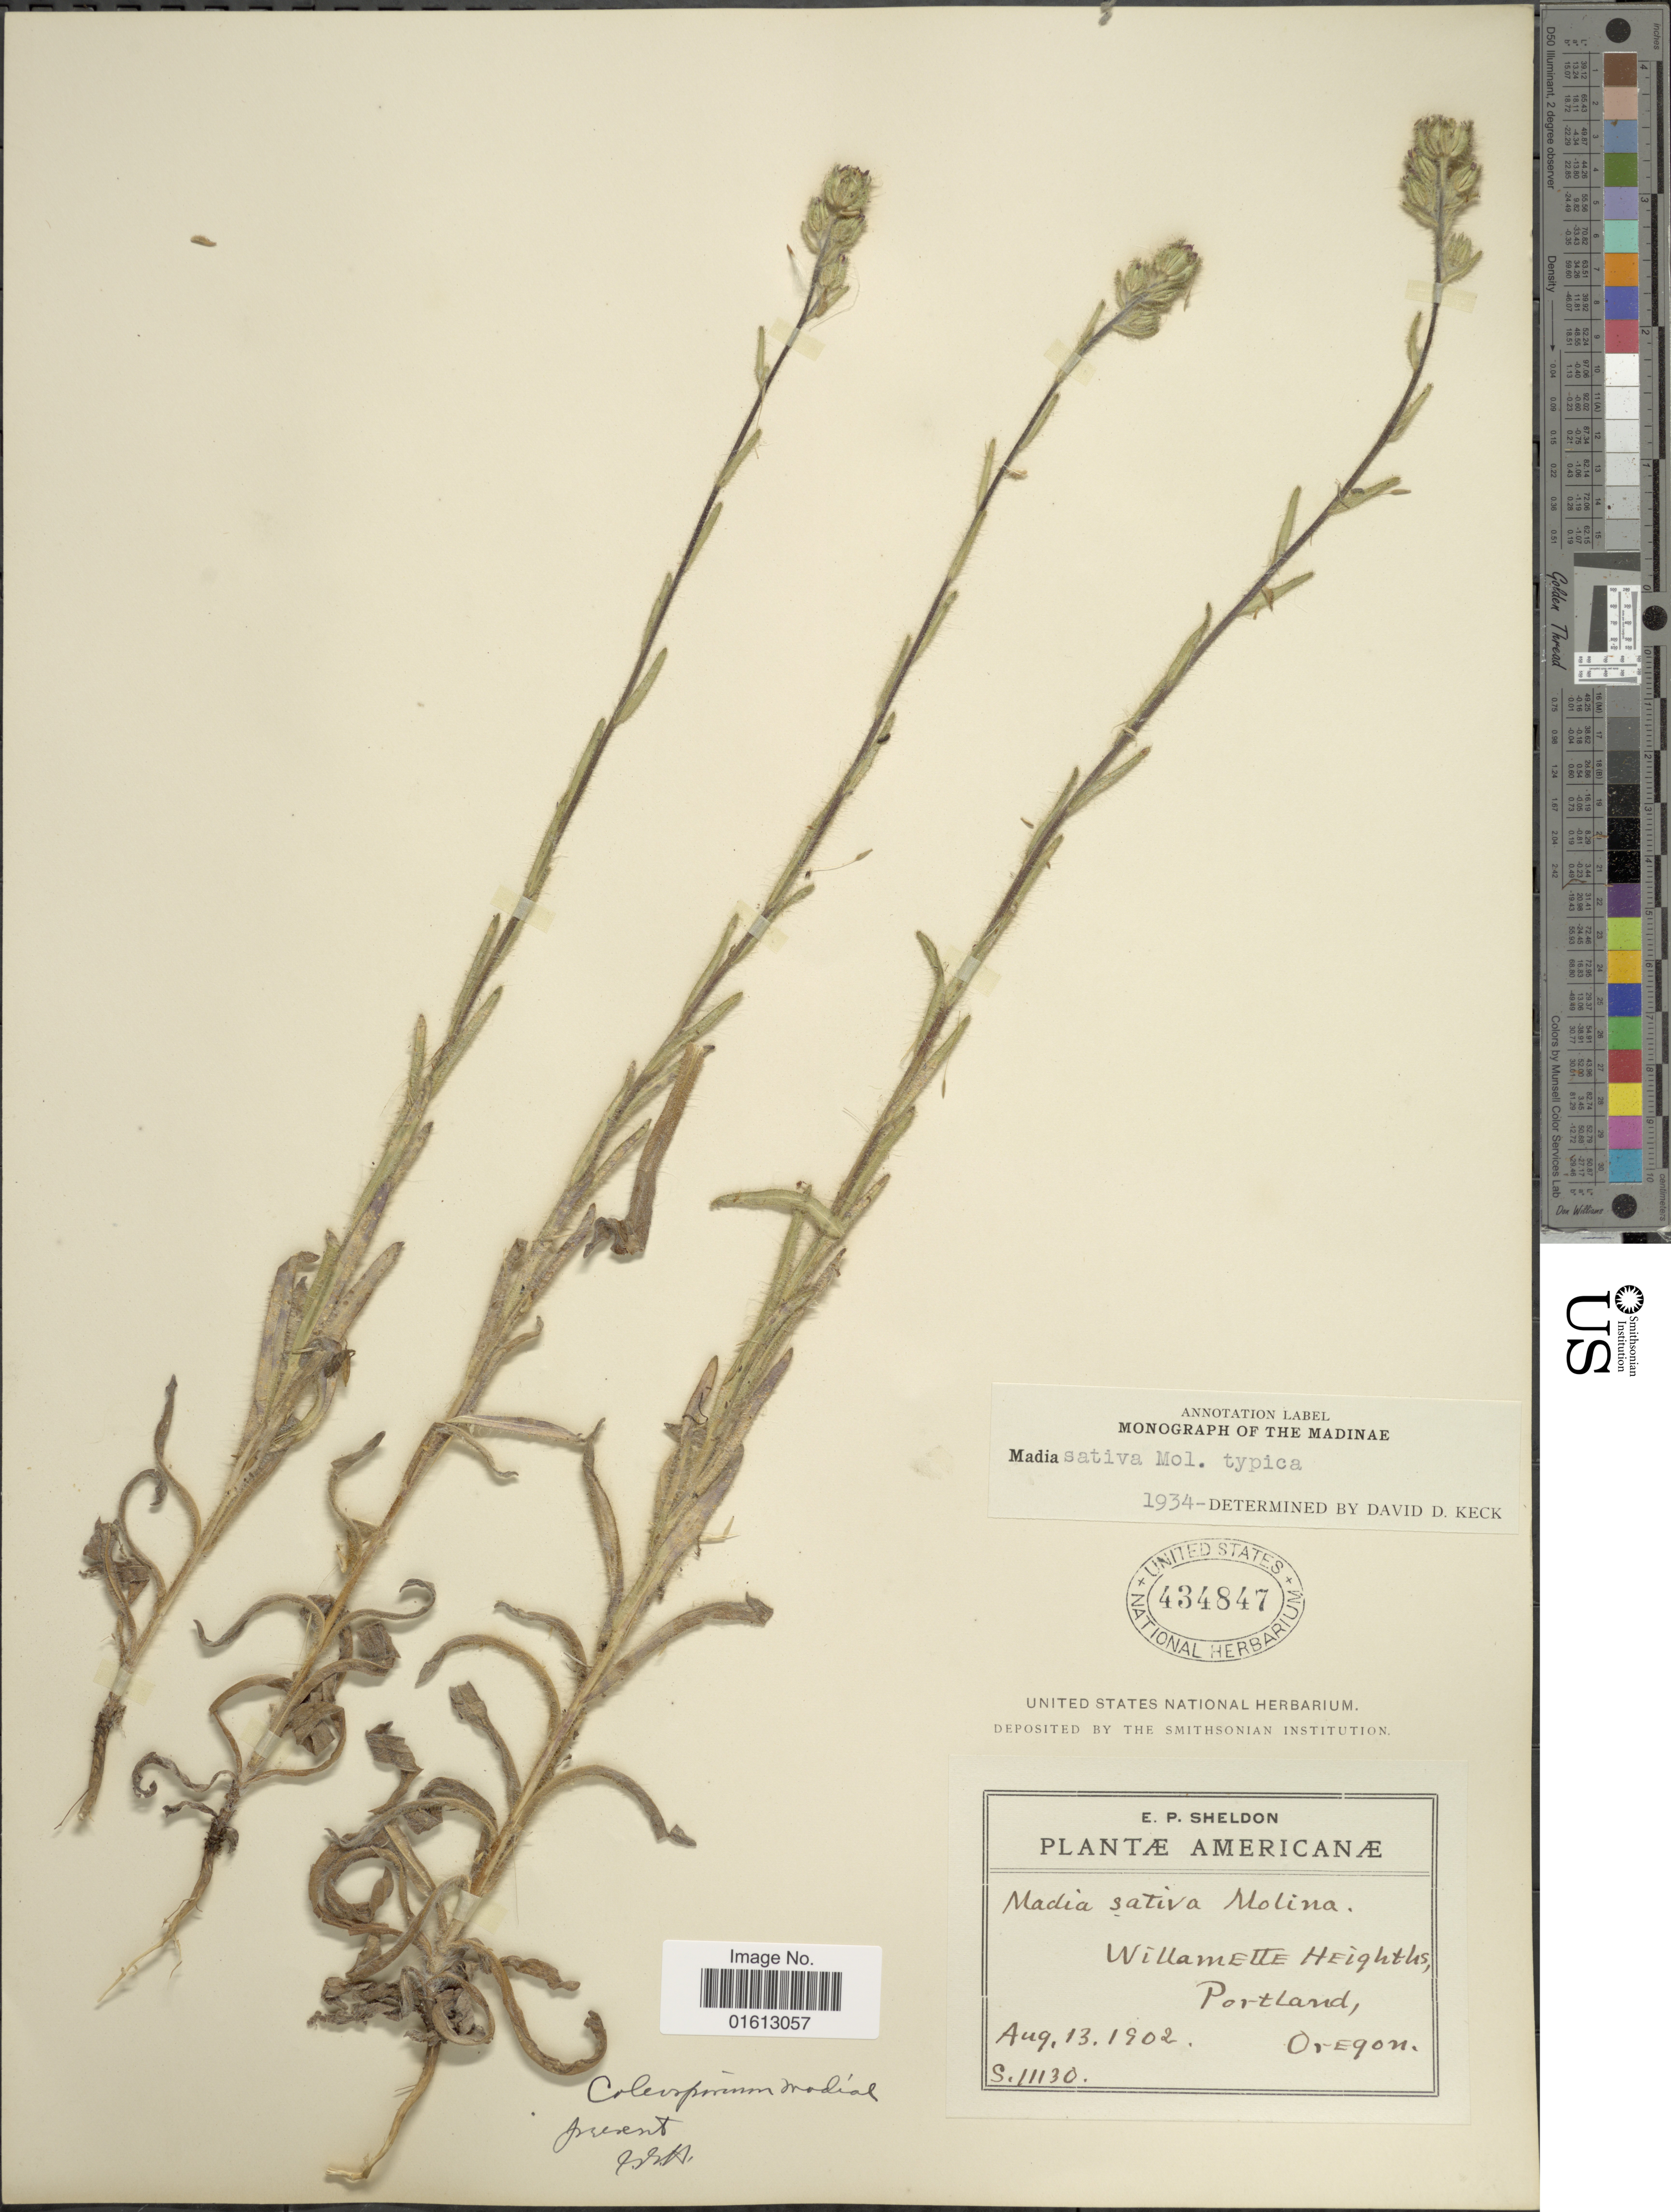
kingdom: Plantae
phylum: Tracheophyta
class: Magnoliopsida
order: Asterales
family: Asteraceae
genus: Madia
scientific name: Madia sativa subsp. sativa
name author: Molina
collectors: E. P. Sheldon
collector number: S11130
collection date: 1902-08-13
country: United States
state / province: Oregon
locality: Americanæ. Oregon, Willamette Heighths, Portland.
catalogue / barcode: US 434847